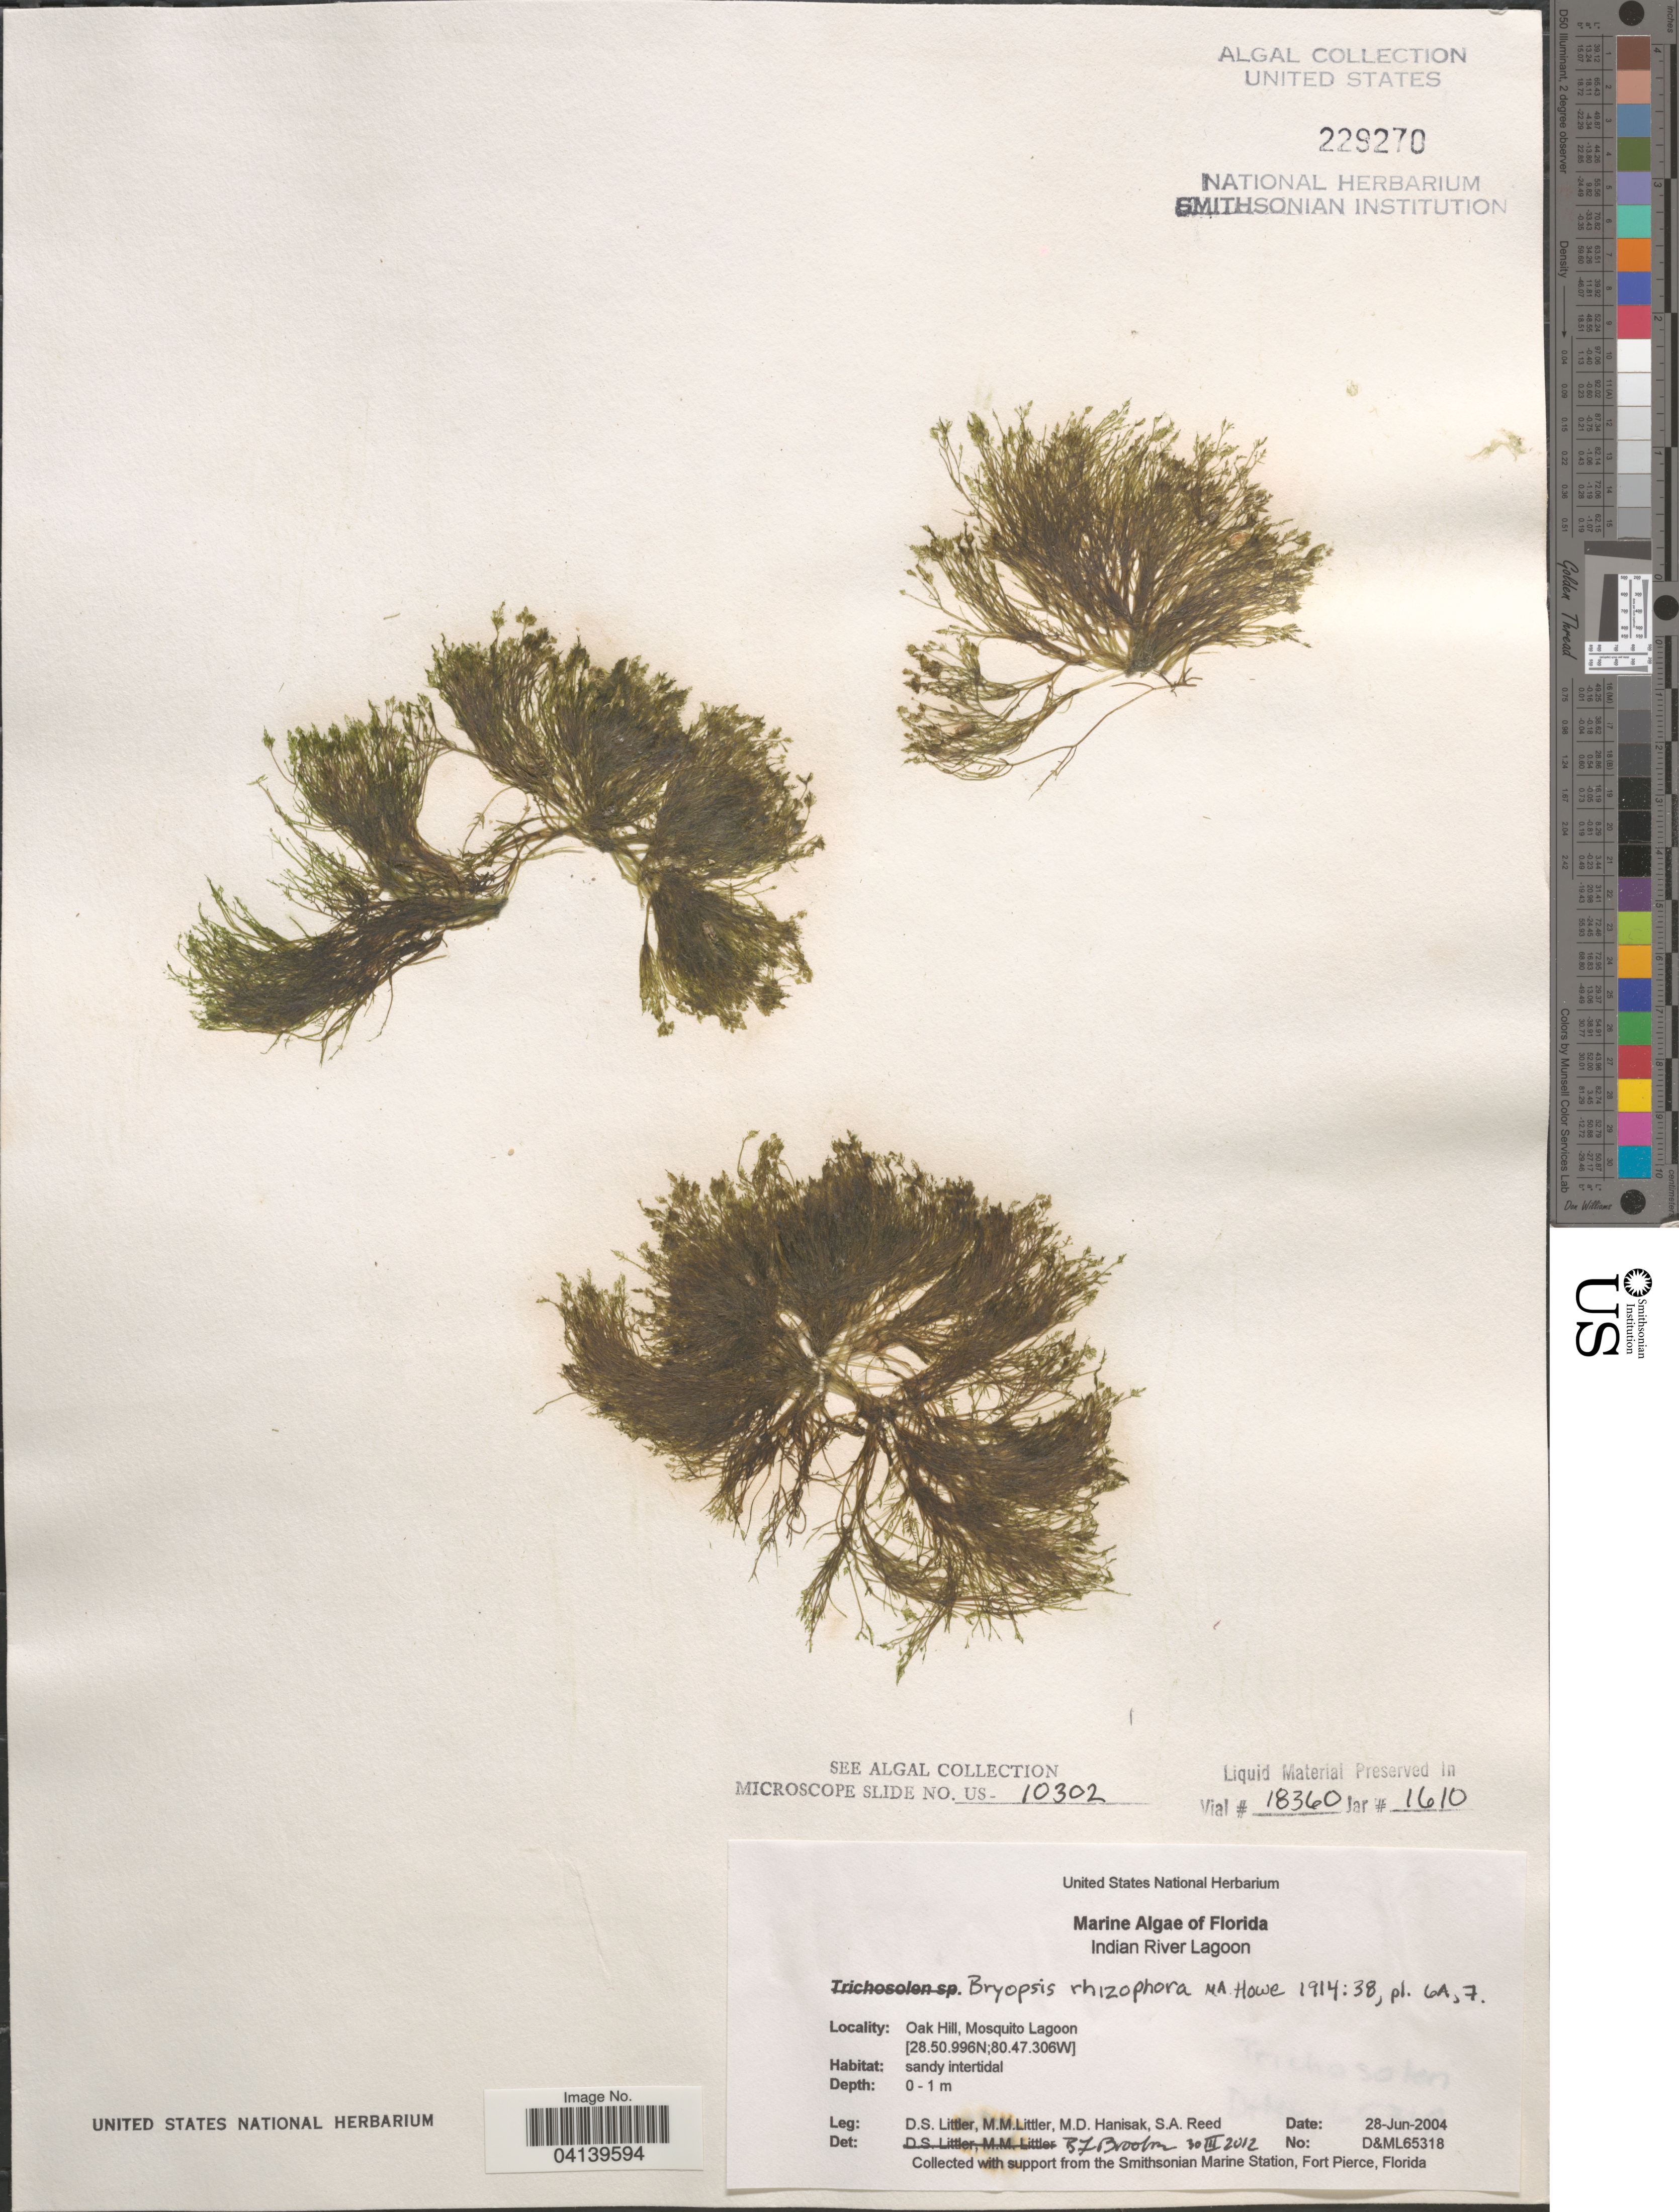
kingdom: Plantae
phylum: Chlorophyta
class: Ulvophyceae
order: Bryopsidales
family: Bryopsidaceae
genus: Bryopsis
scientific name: Bryopsis rhizophora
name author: M. Howe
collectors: D. S. Littler, M. Hanisak & S. Reed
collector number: D&ML65318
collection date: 2004-06-28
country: United States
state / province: Florida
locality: Indian River Lagoon. Oak Hill, Mosquito Lagoon.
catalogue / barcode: US 229270